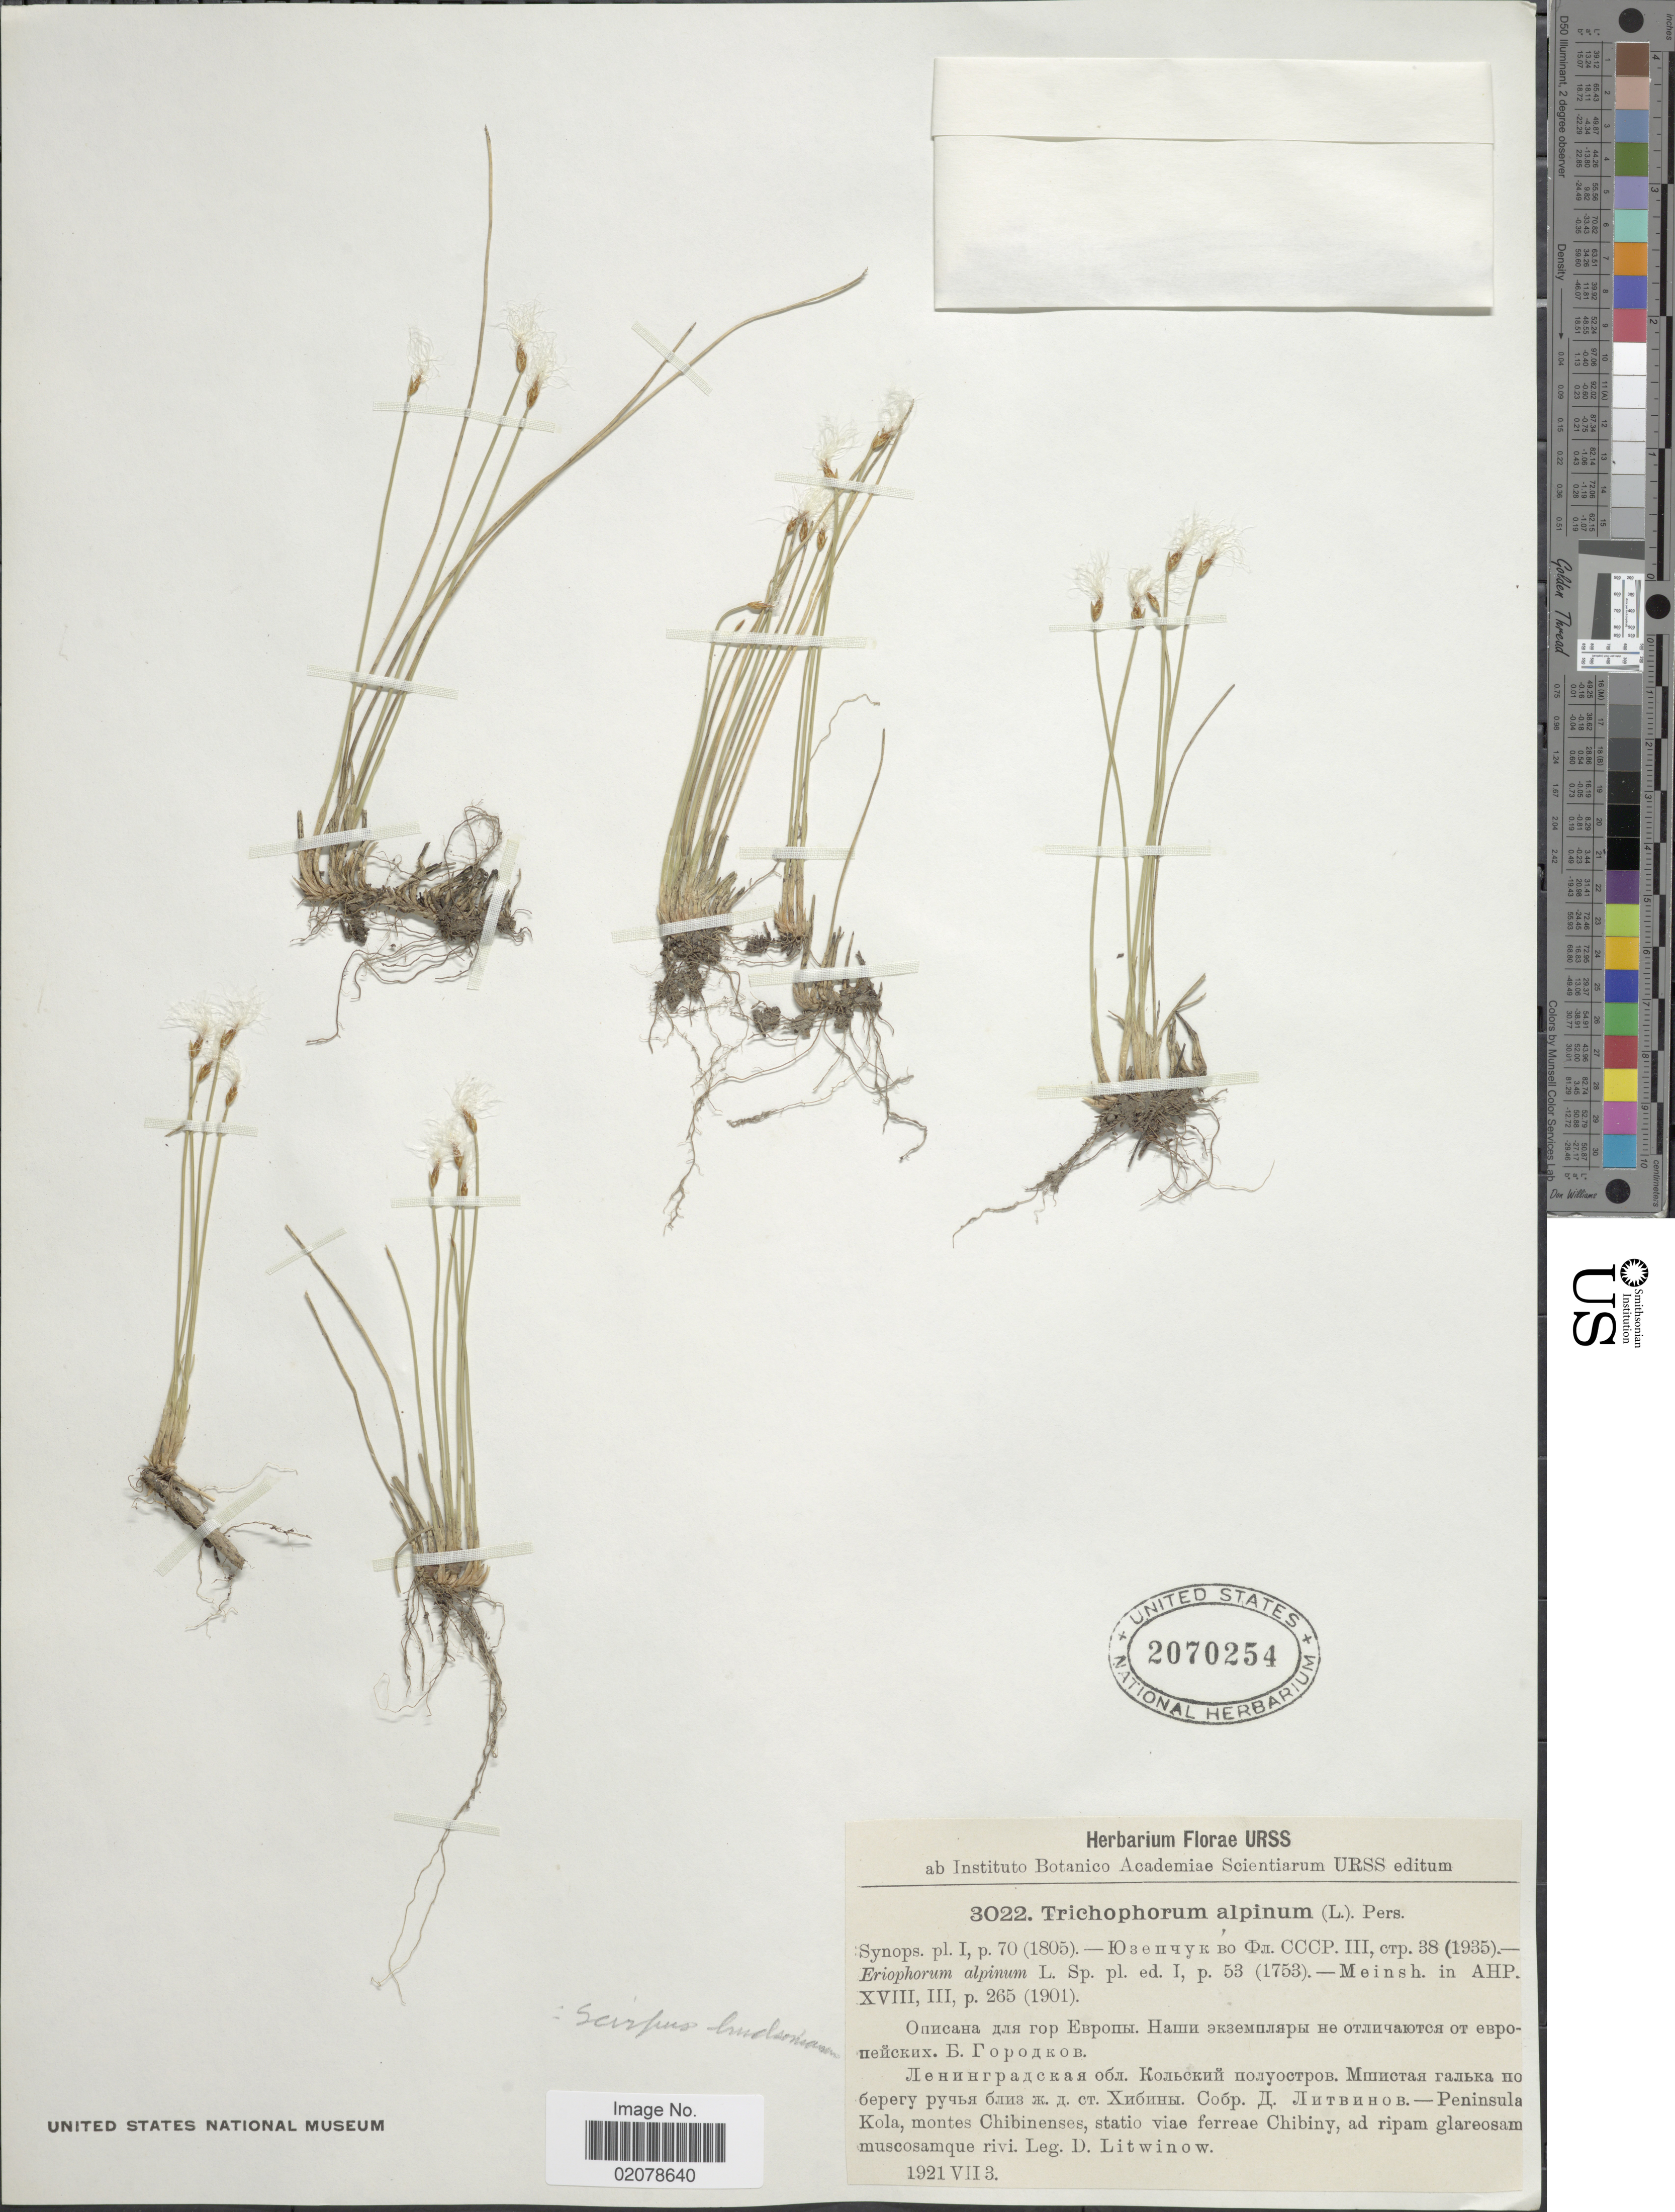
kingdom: Plantae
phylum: Tracheophyta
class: Liliopsida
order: Poales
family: Cyperaceae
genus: Trichophorum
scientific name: Trichophorum alpinum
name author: (L.) Pers.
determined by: Strong, M. T., (US), Smithsonian Institution - National Museum of Natural History (UNITED STATES)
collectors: D. Litwinow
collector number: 3022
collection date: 1921-07-03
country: Russian Federation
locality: Peninsula Kola, montes Chibinenses, statio viae ferreae Chibiny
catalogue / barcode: US 2070254